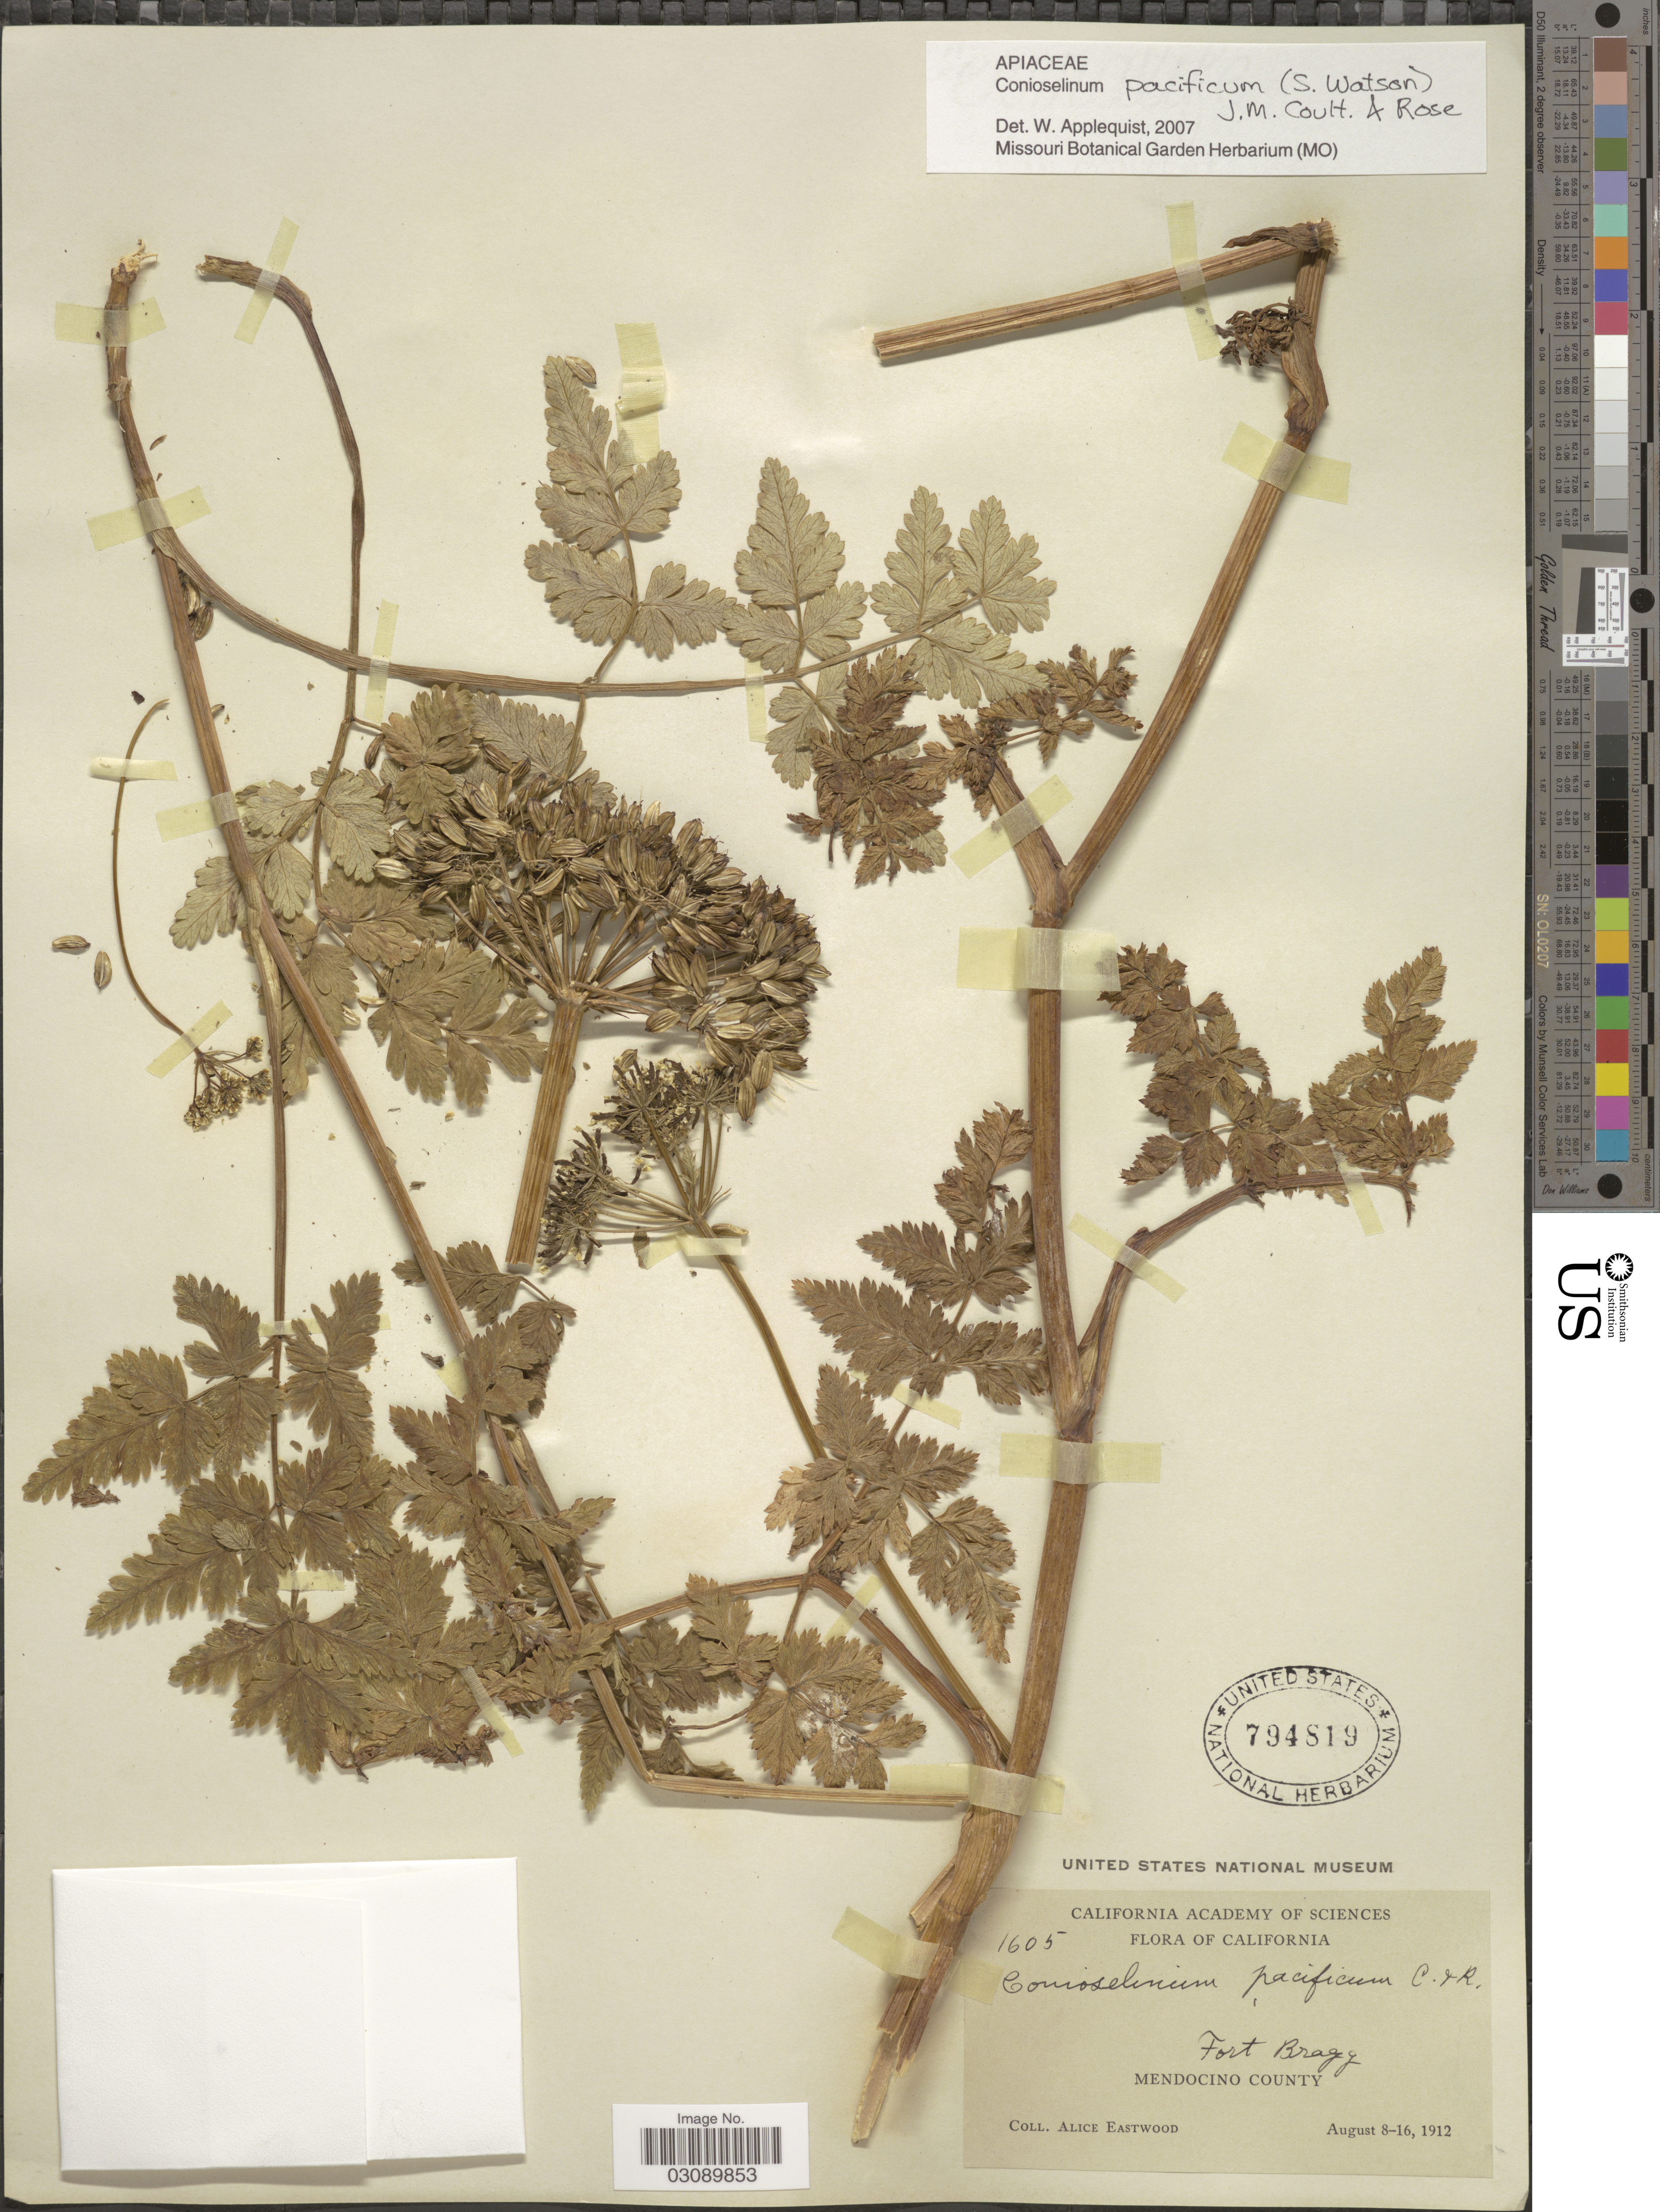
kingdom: Plantae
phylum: Tracheophyta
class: Magnoliopsida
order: Apiales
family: Apiaceae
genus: Conioselinum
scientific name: Conioselinum pacificum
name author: (S. Watson) J.M. Coult. & Rose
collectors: A. Eastwood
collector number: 1605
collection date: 1912-08-08/1912-08-16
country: United States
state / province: California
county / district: Mendocino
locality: Fort Bragg. Mendocino County.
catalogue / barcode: US 794819